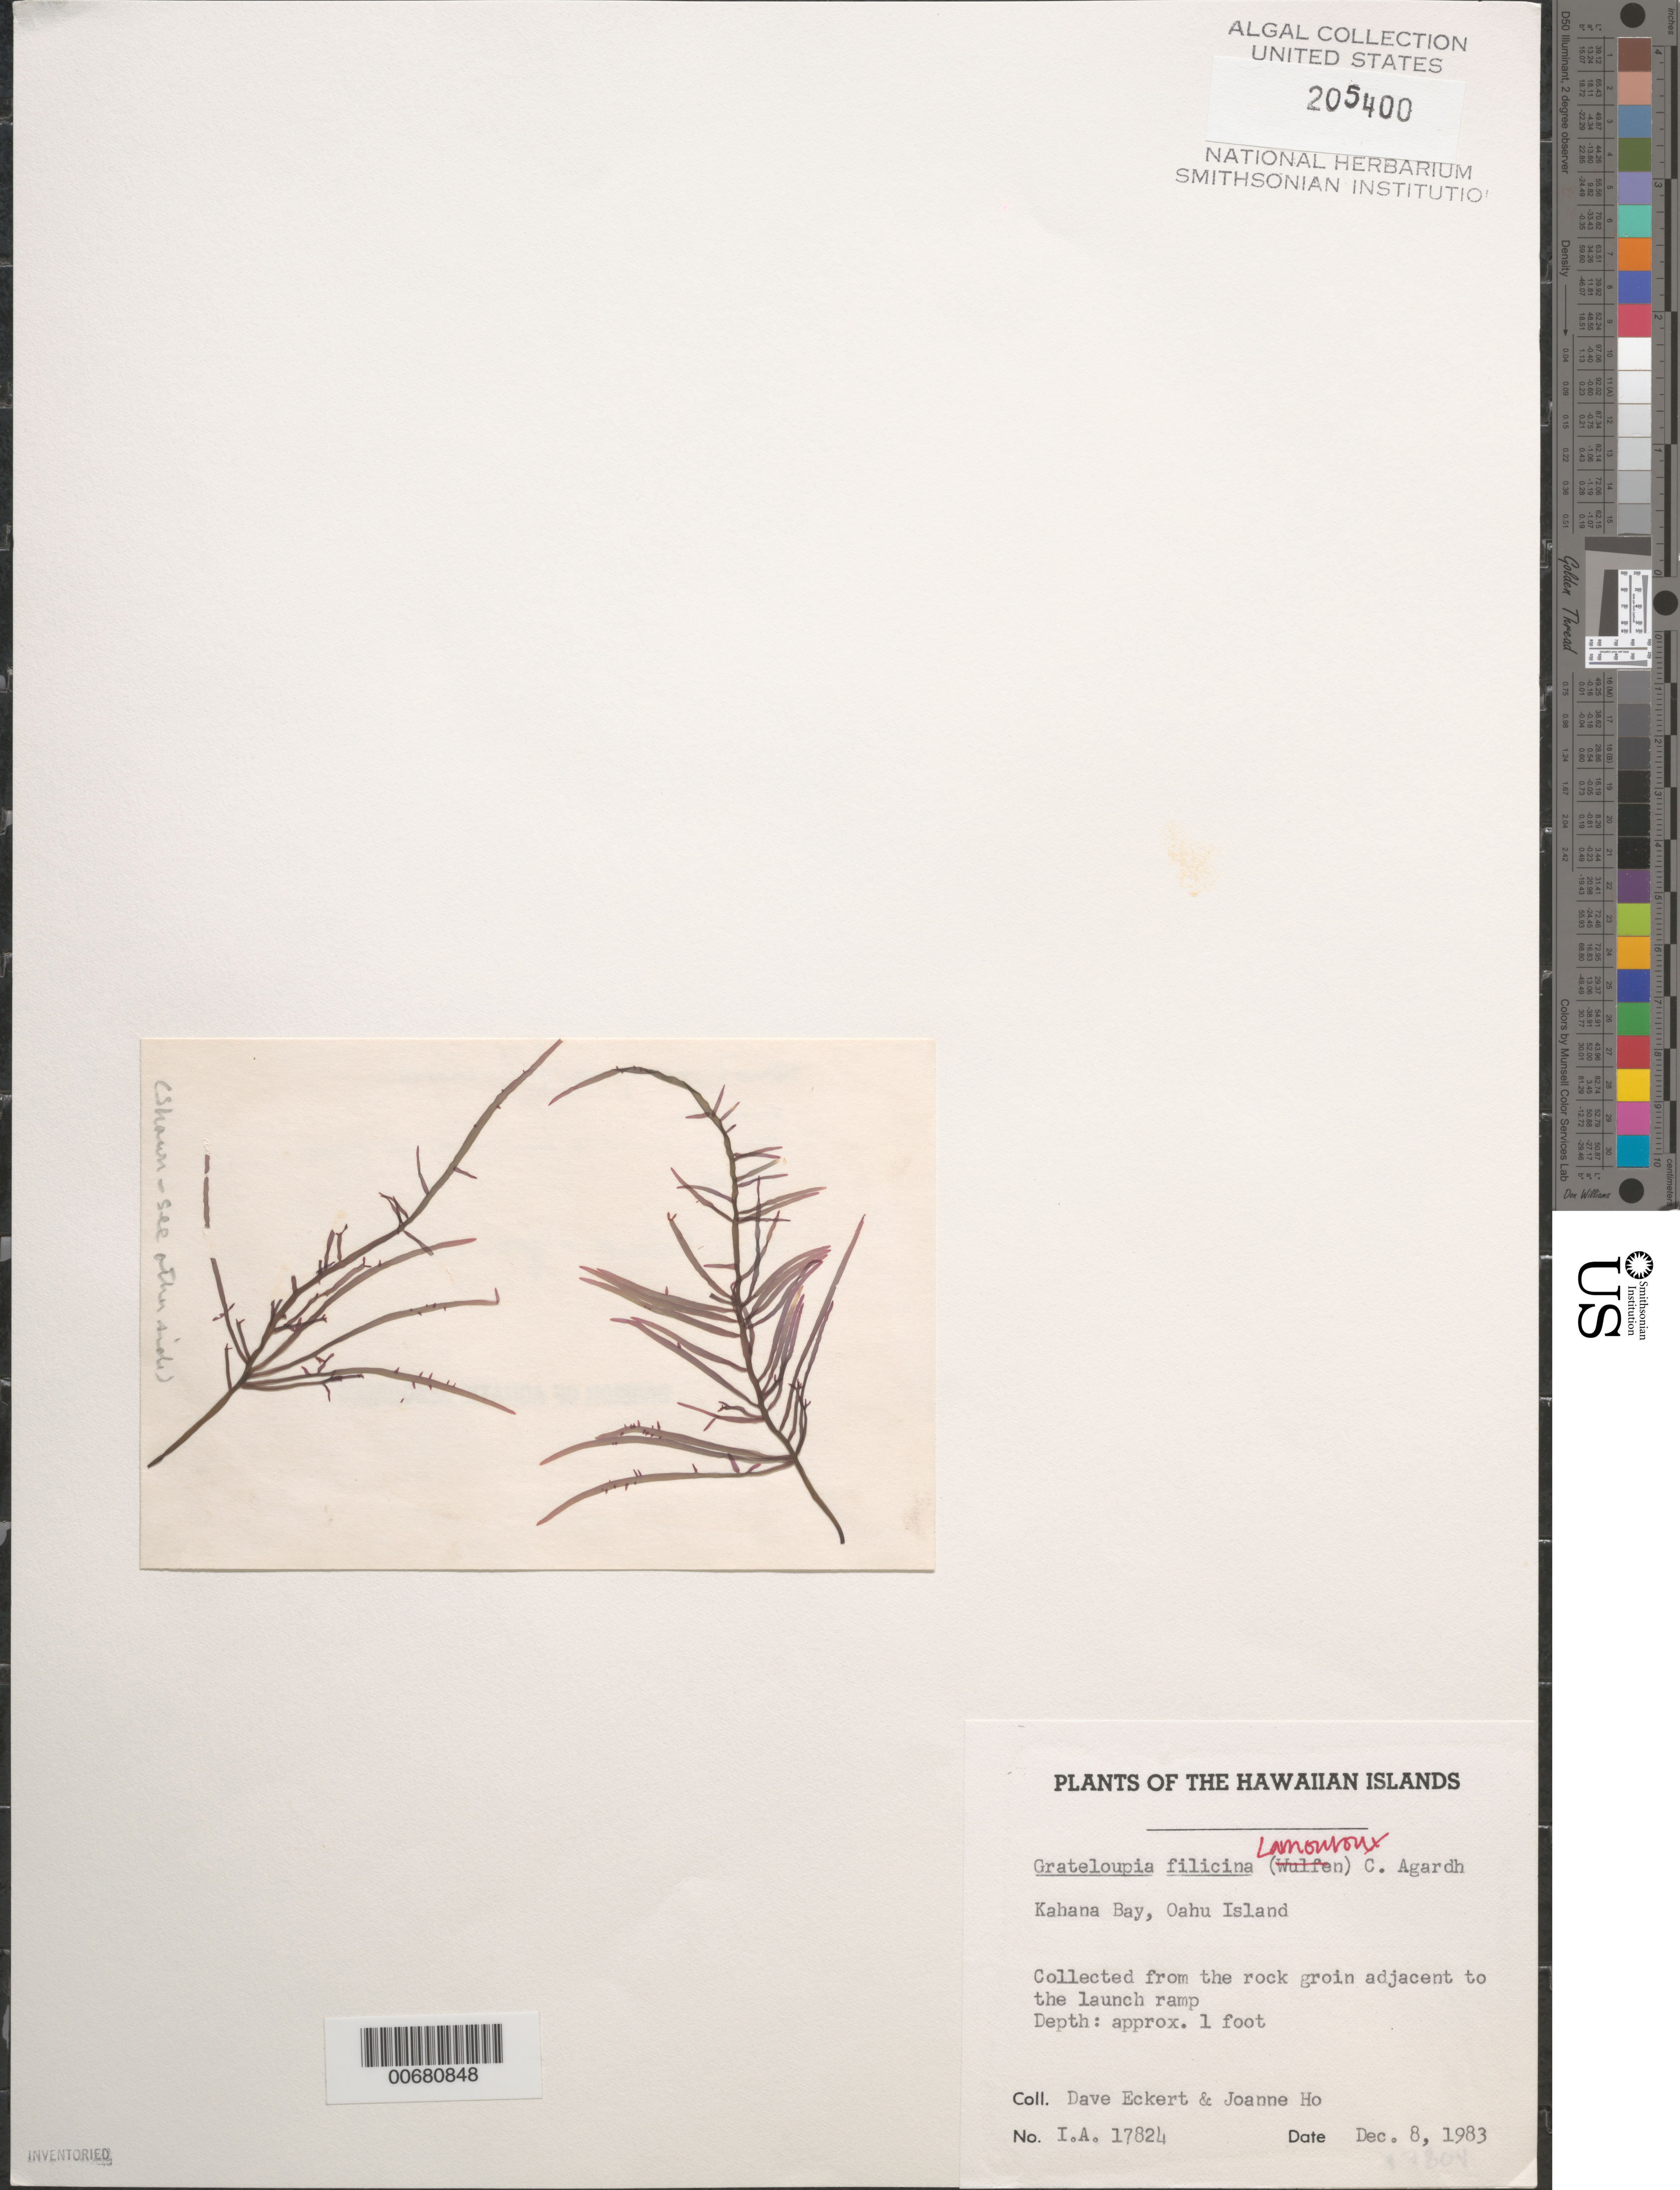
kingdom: Plantae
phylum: Rhodophyta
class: Florideophyceae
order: Halymeniales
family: Halymeniaceae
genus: Grateloupia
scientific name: Grateloupia filicina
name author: (J.V.Lamouroux) C. Agardh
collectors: D. Eckert & J. Ho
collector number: IAA 17824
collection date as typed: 08 Dec 1983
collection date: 1983-12-08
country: United States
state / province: Hawaii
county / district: Honolulu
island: Oahu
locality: Kahana Bay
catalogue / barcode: US 205400